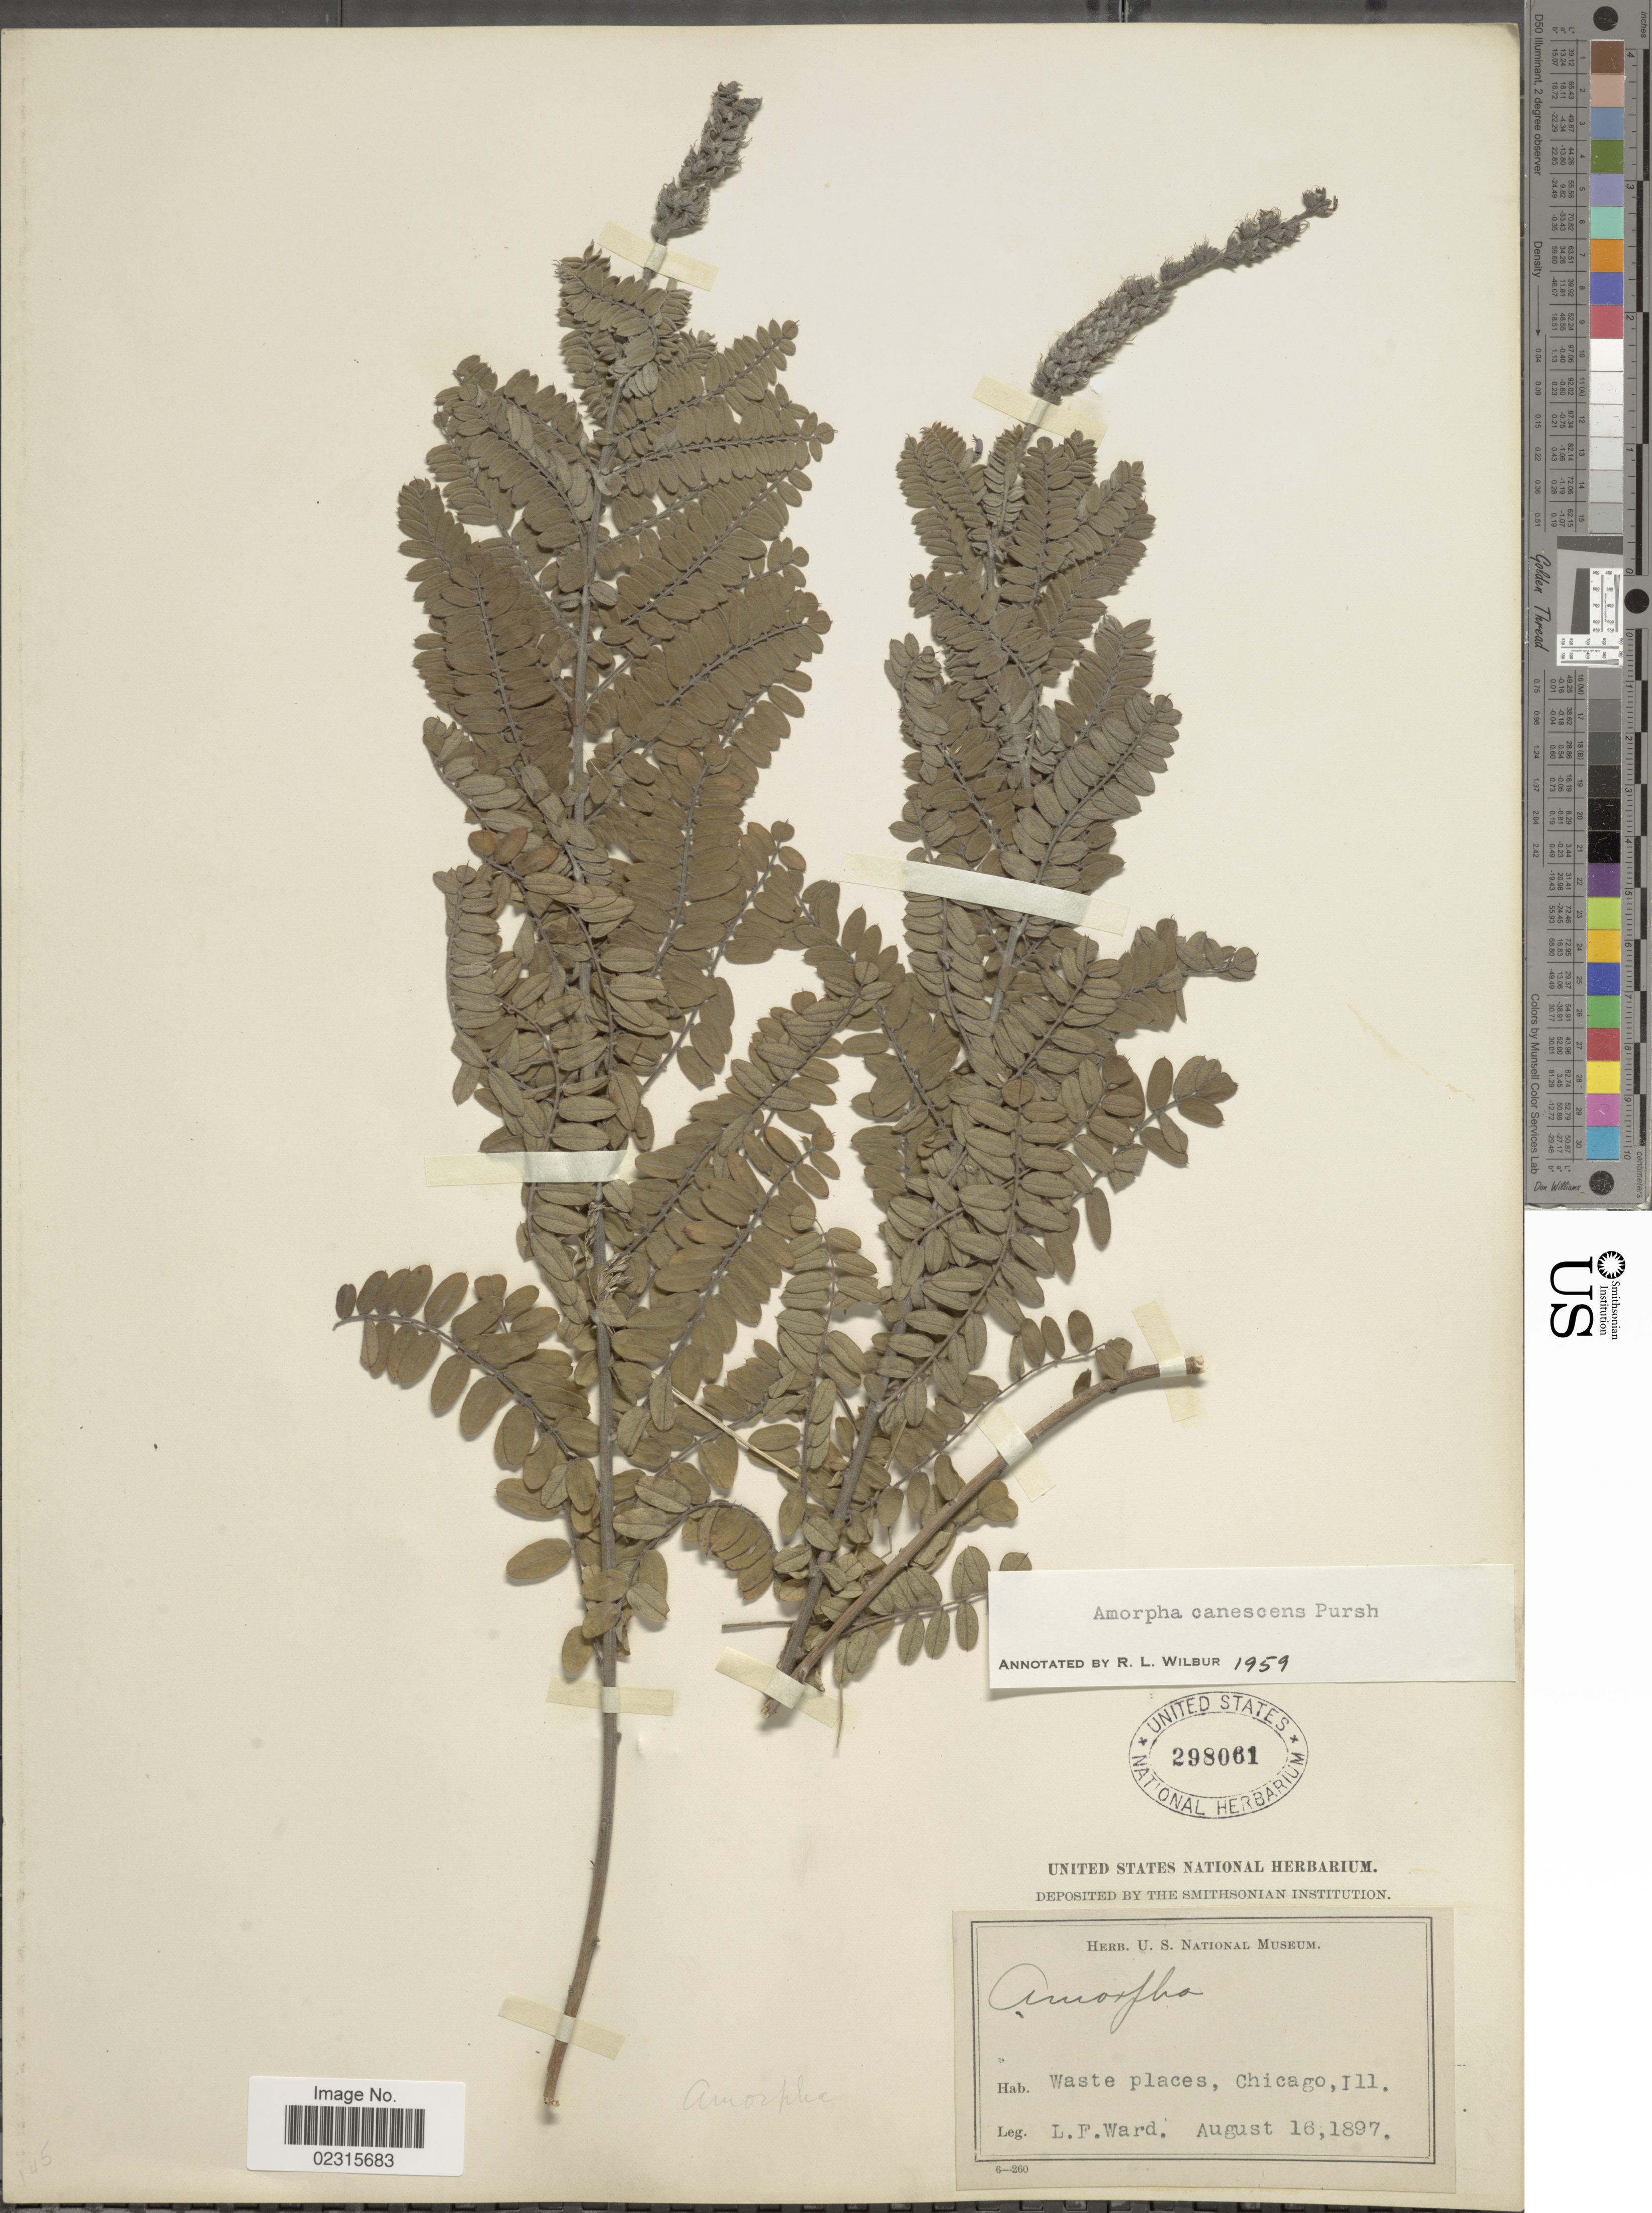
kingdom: Plantae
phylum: Tracheophyta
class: Magnoliopsida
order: Fabales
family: Fabaceae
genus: Amorpha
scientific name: Amorpha canescens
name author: Pursh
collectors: L. Ward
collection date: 1897-08-16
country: United States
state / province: Illinois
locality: Waste places, Chicago Ill.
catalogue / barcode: US 298061